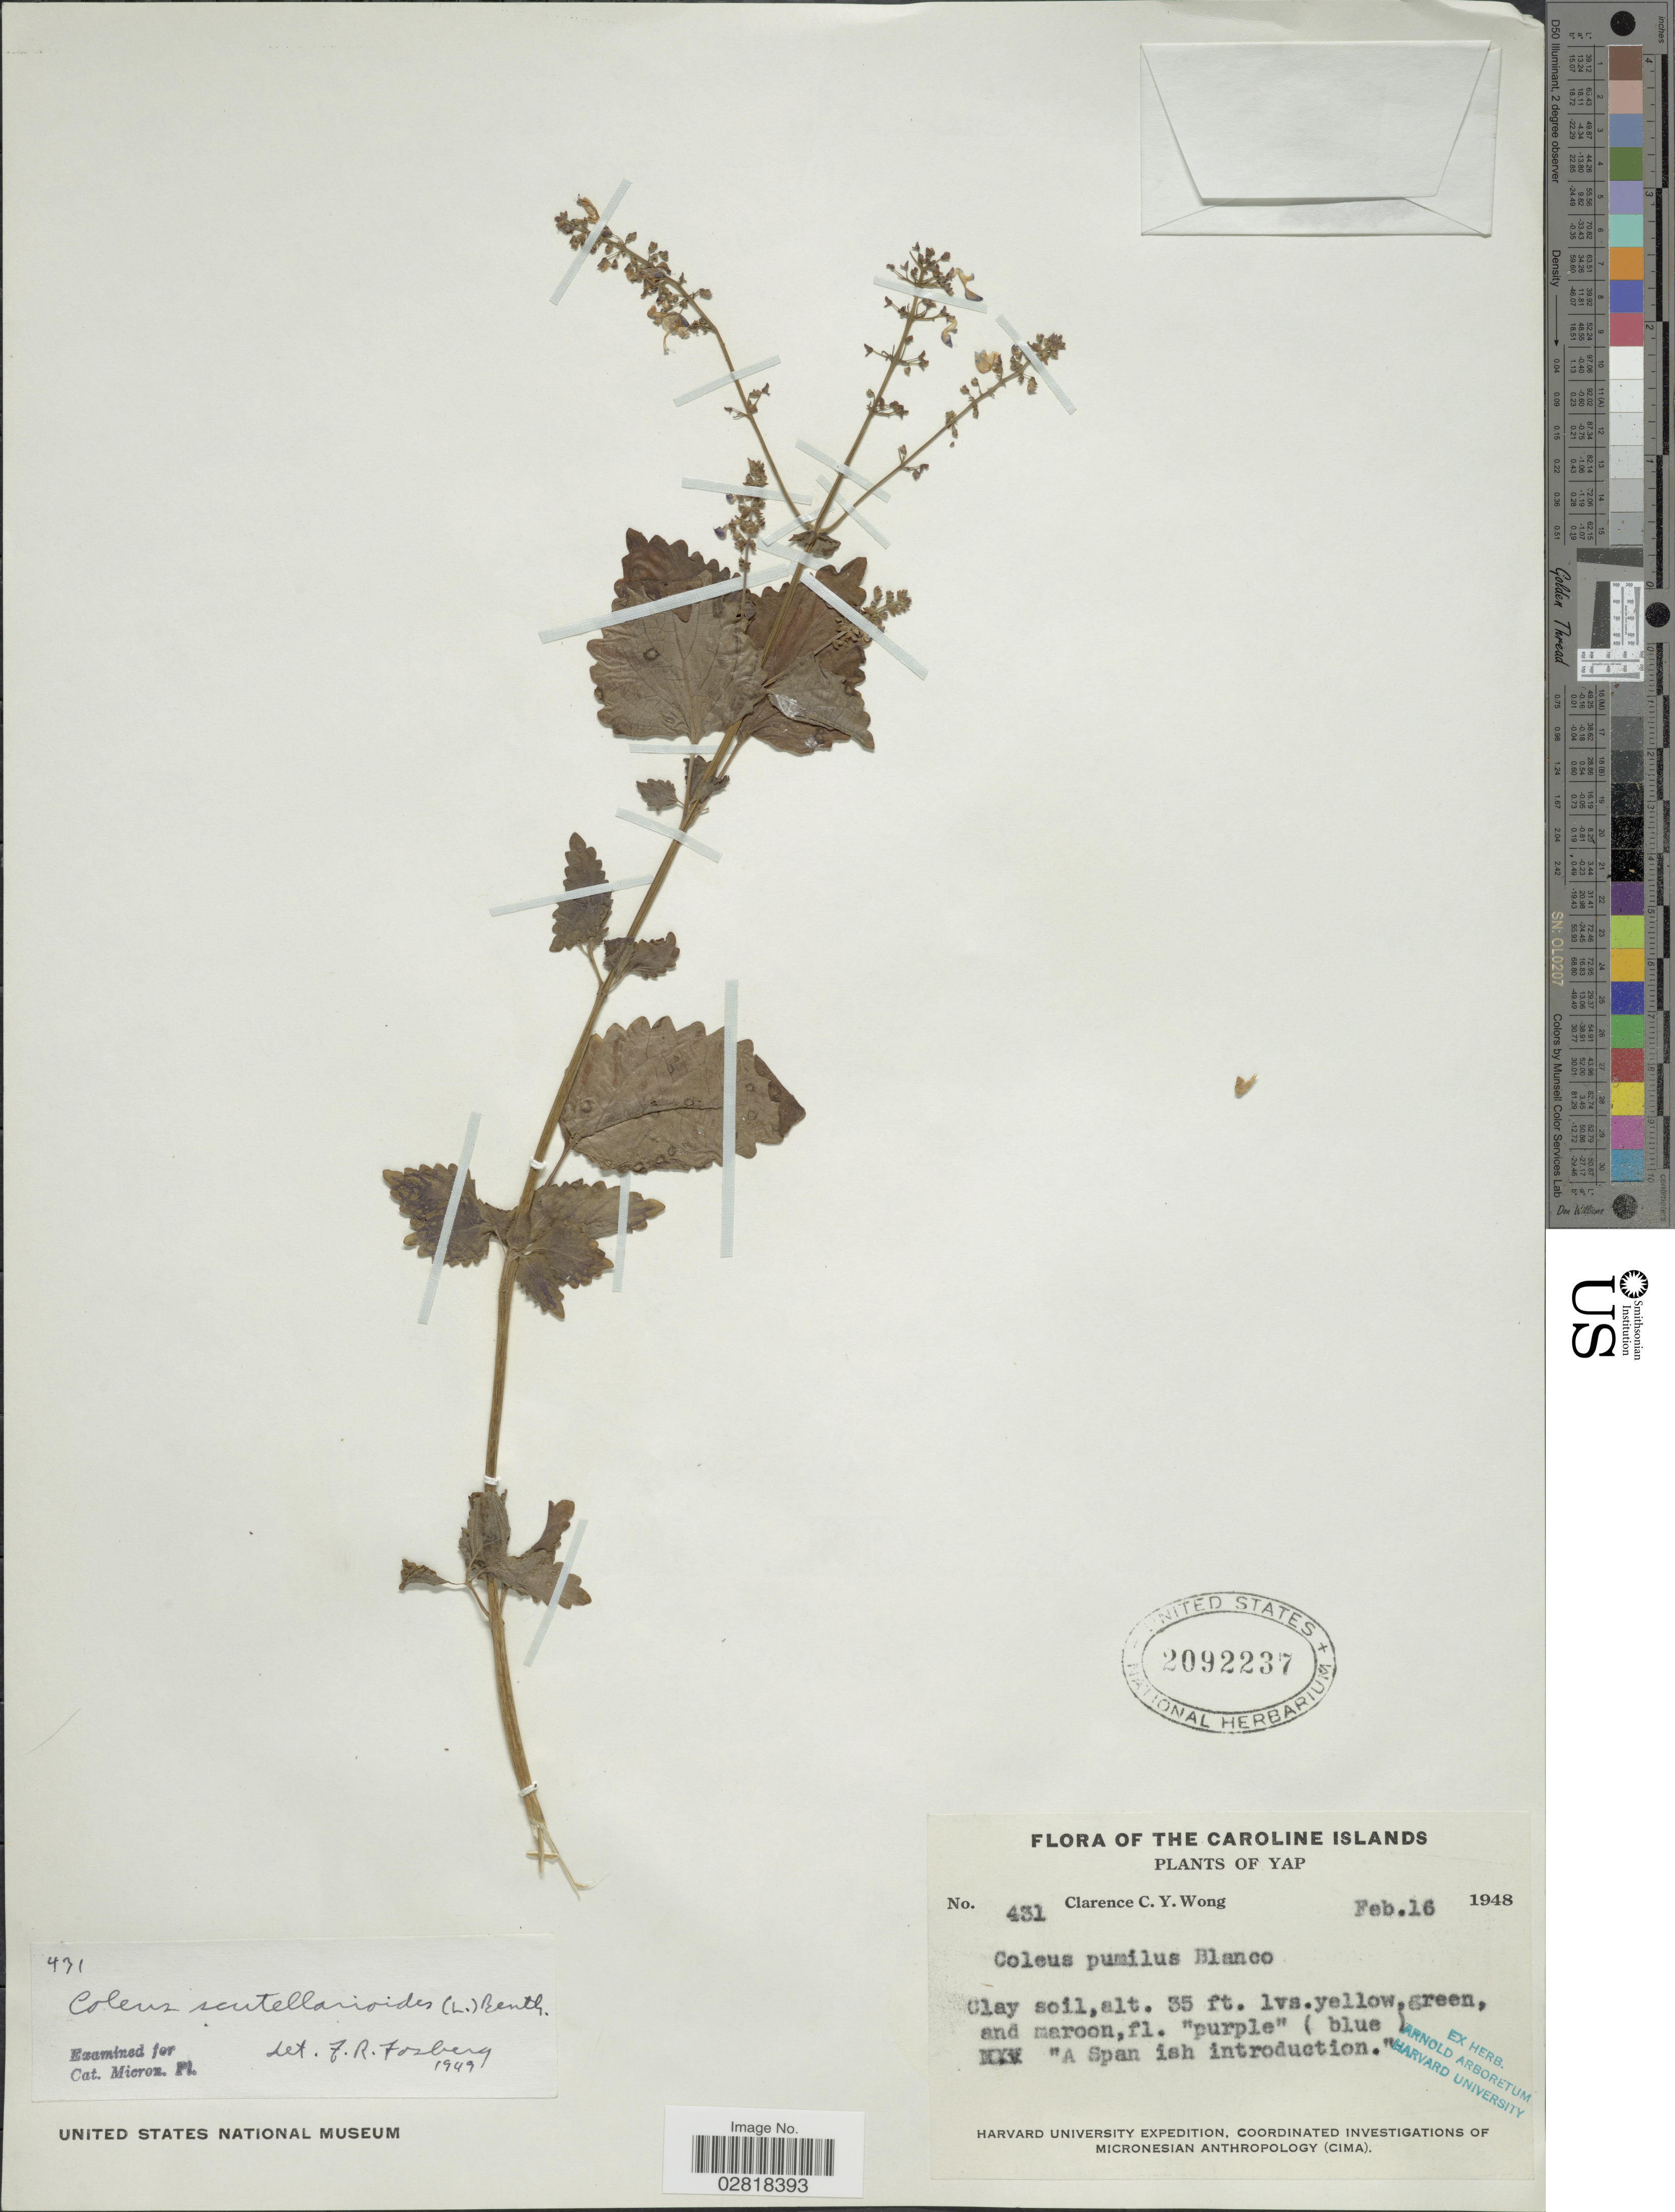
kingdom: Plantae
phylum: Tracheophyta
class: Magnoliopsida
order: Lamiales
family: Lamiaceae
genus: Coleus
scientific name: Coleus scutellarioides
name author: (L.) Benth.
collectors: C. Wong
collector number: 431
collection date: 1948-02-16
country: Micronesia, Federated States of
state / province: Yap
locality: Caroline Islands. Yap.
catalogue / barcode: US 2092237